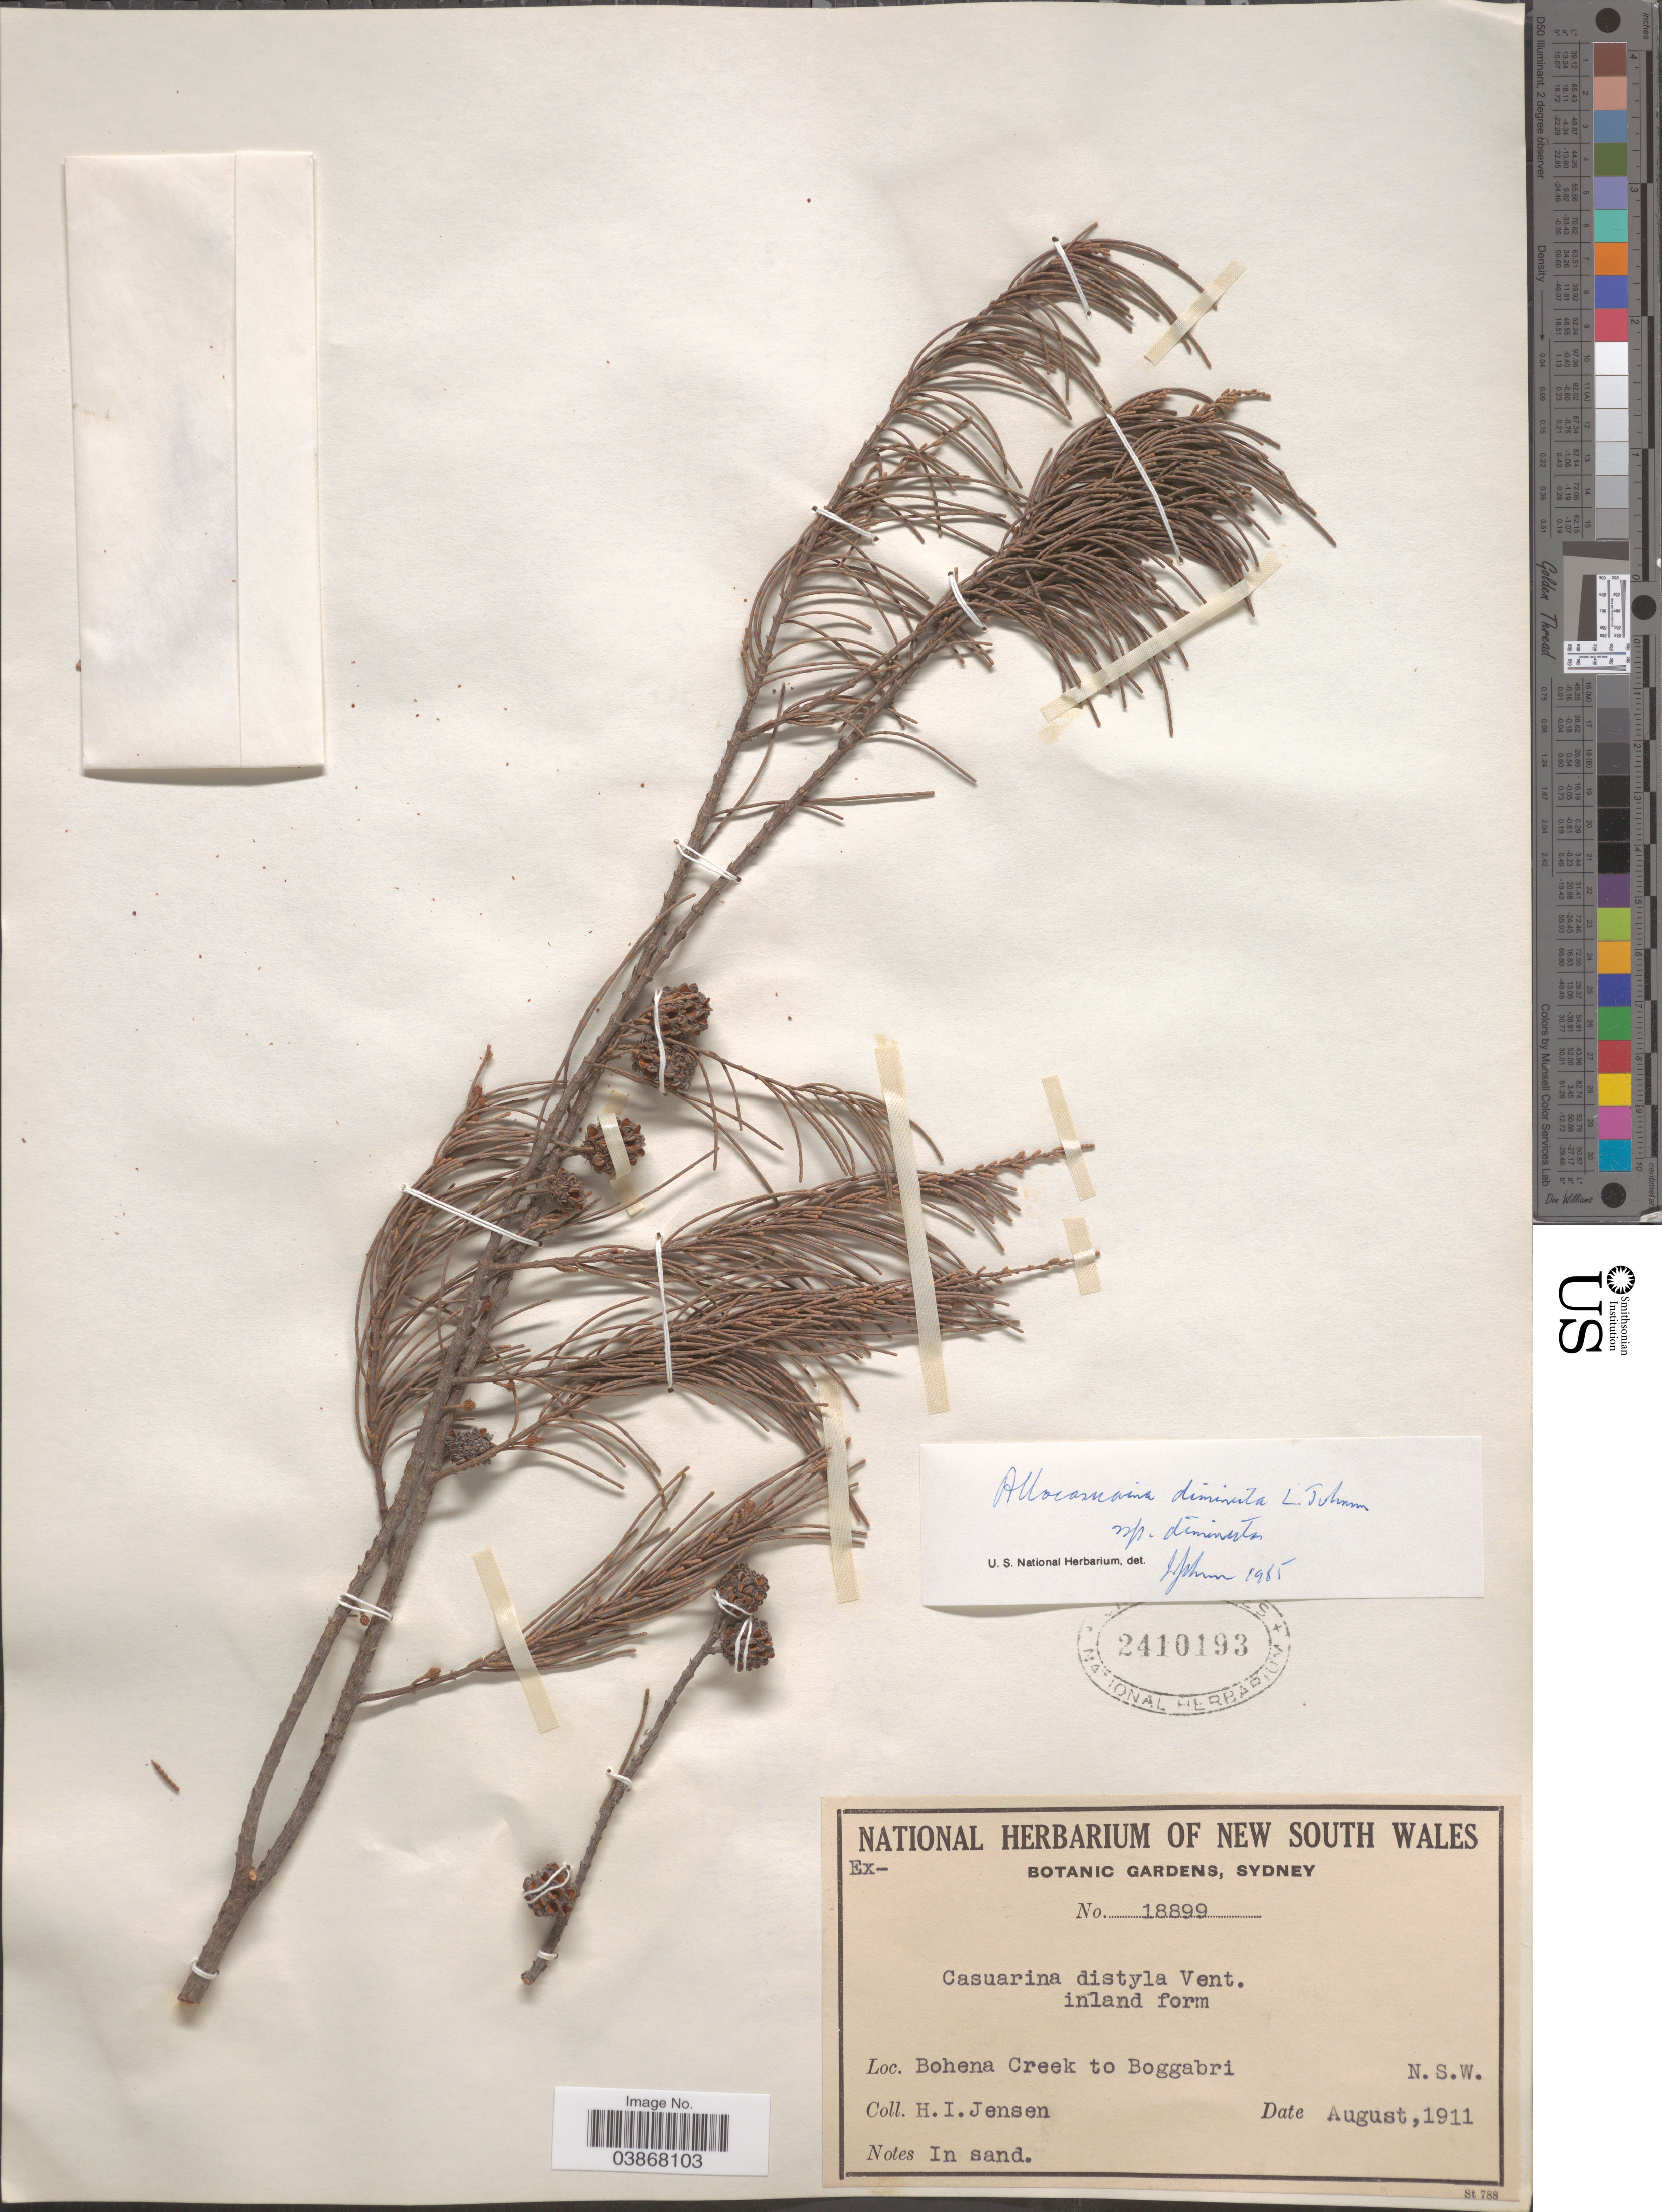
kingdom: Plantae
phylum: Tracheophyta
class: Magnoliopsida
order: Fagales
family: Casuarinaceae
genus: Allocasuarina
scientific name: Allocasuarina diminuta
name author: L.A.S. Johnson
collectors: H. I. Jensen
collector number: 18899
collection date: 1911-08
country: Australia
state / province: New South Wales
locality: Bohena Creek to Boggabri.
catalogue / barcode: US 2410193